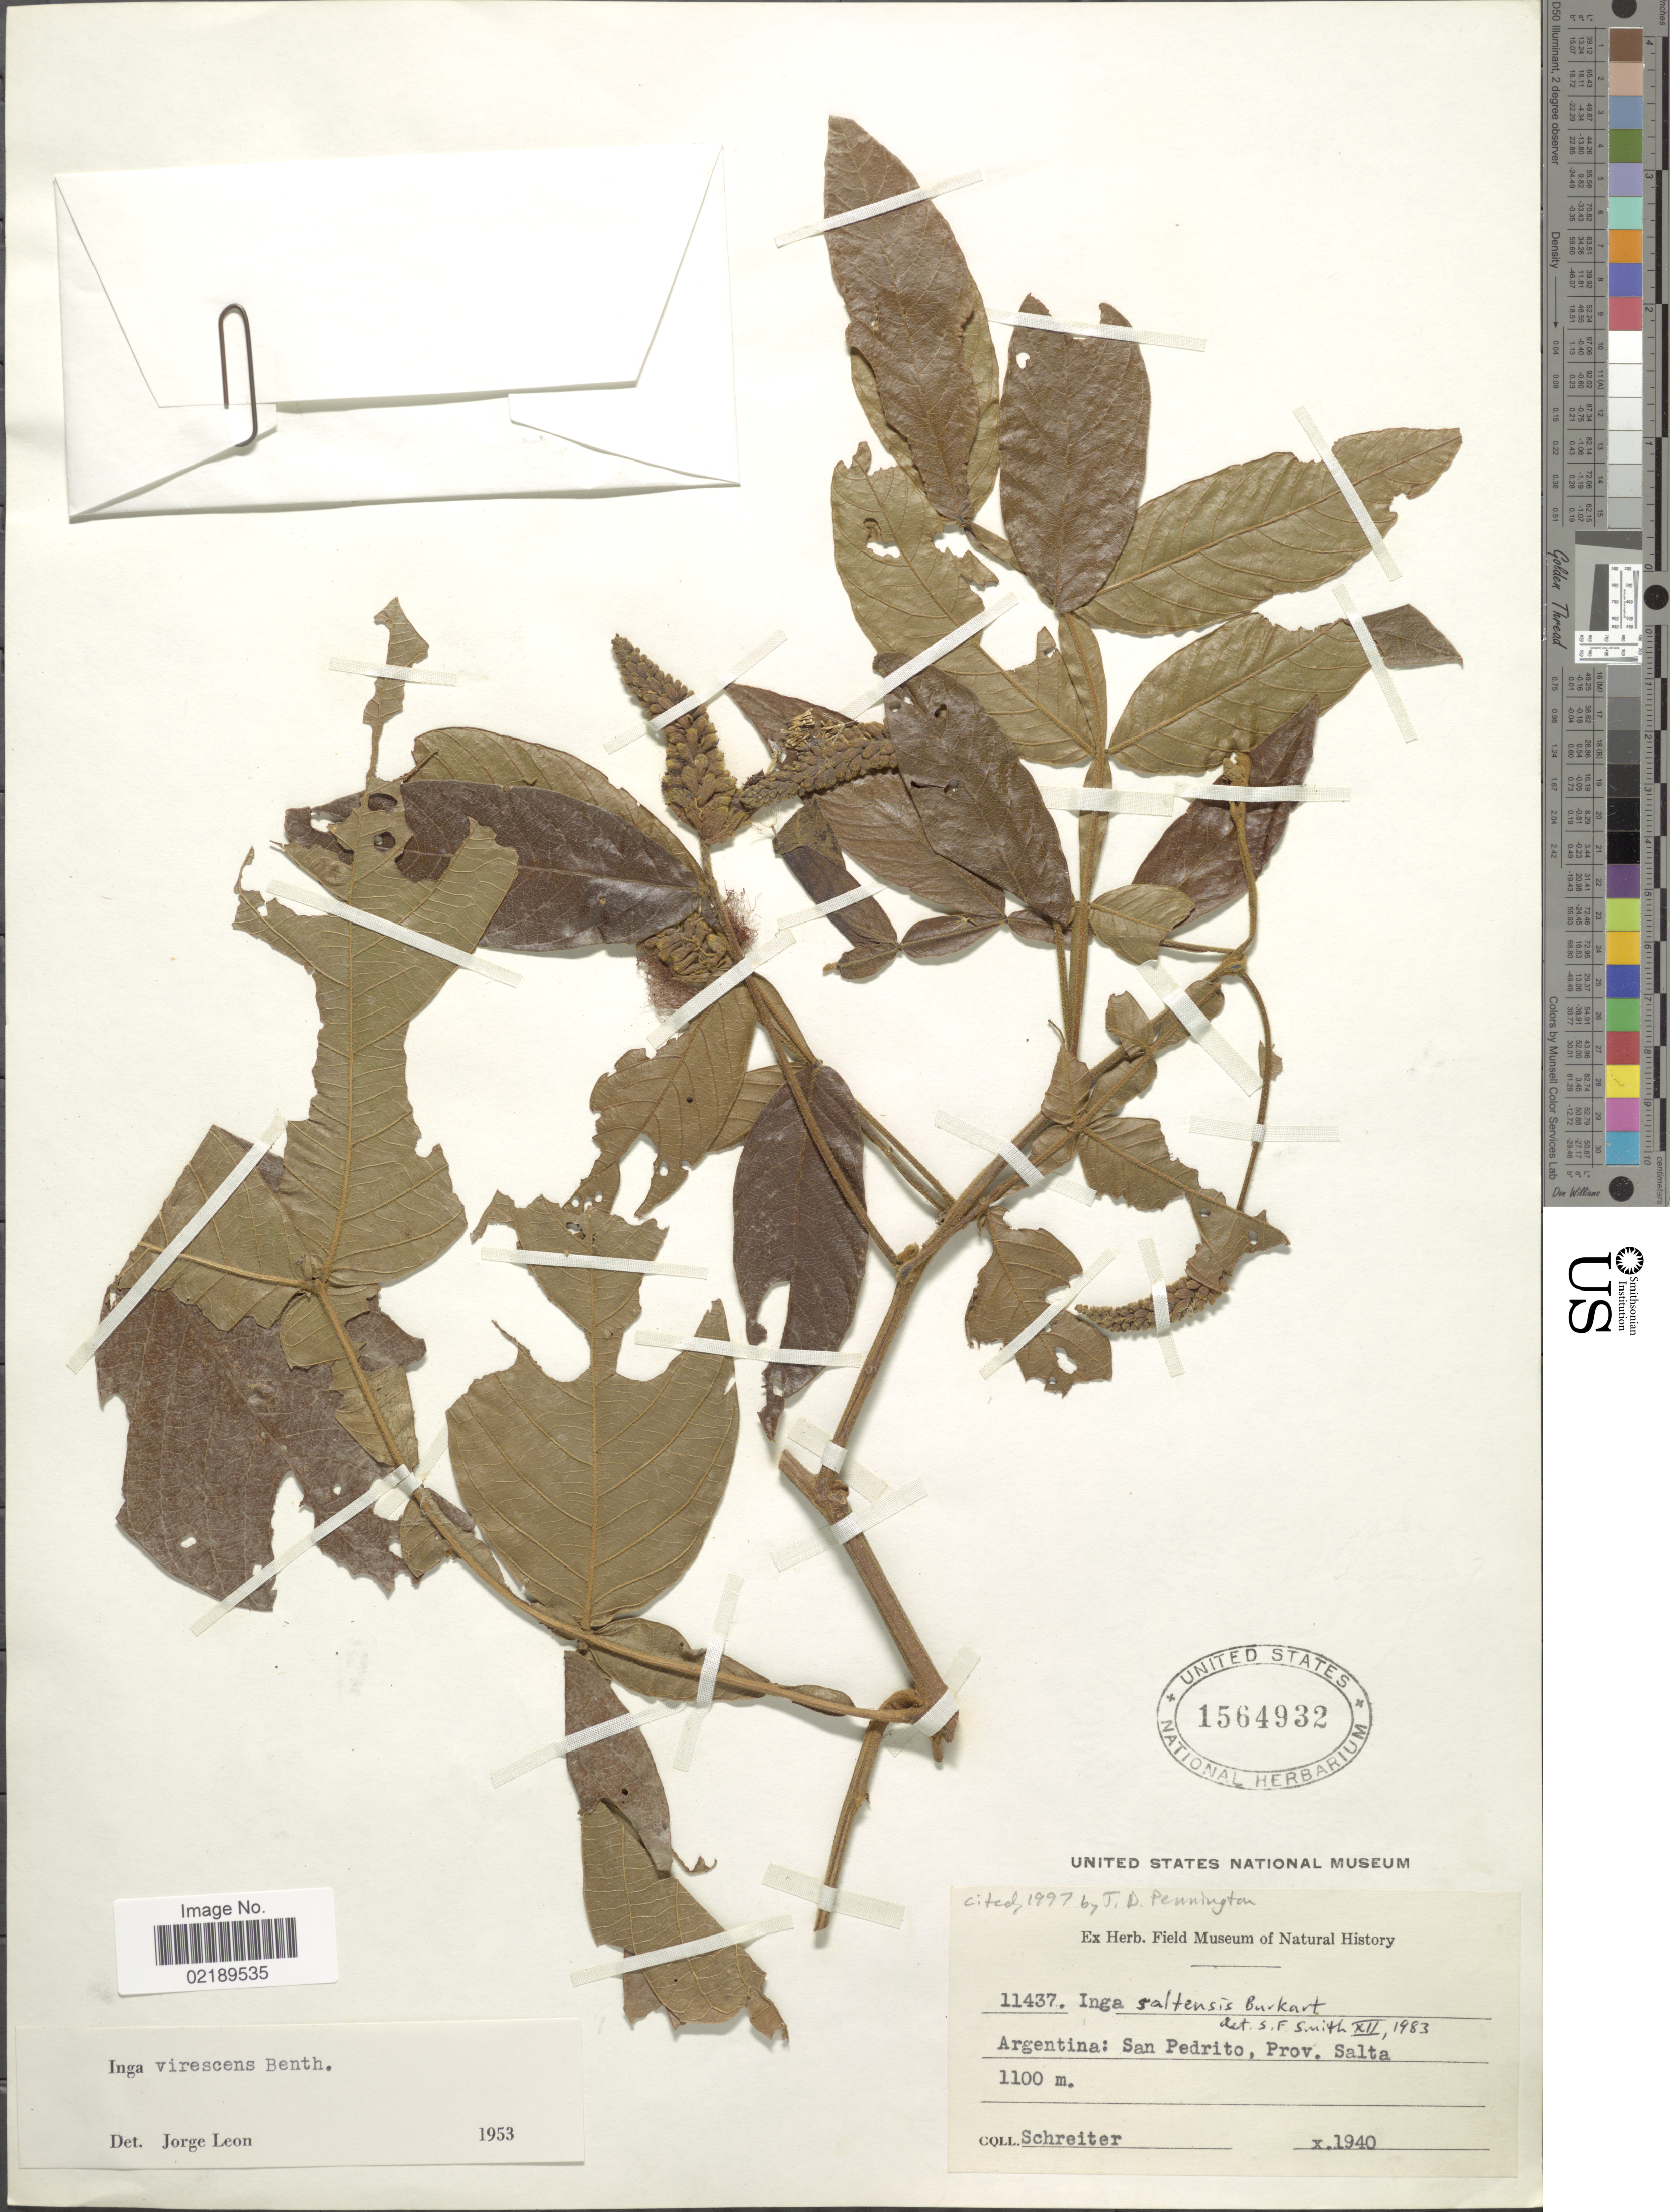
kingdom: Plantae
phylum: Tracheophyta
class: Magnoliopsida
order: Fabales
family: Fabaceae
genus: Inga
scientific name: Inga saltensis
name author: Burkart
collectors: -. Schreiter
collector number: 11437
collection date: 1940-10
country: Argentina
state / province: Salta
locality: San Pedrito.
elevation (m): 1100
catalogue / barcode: US 1564932